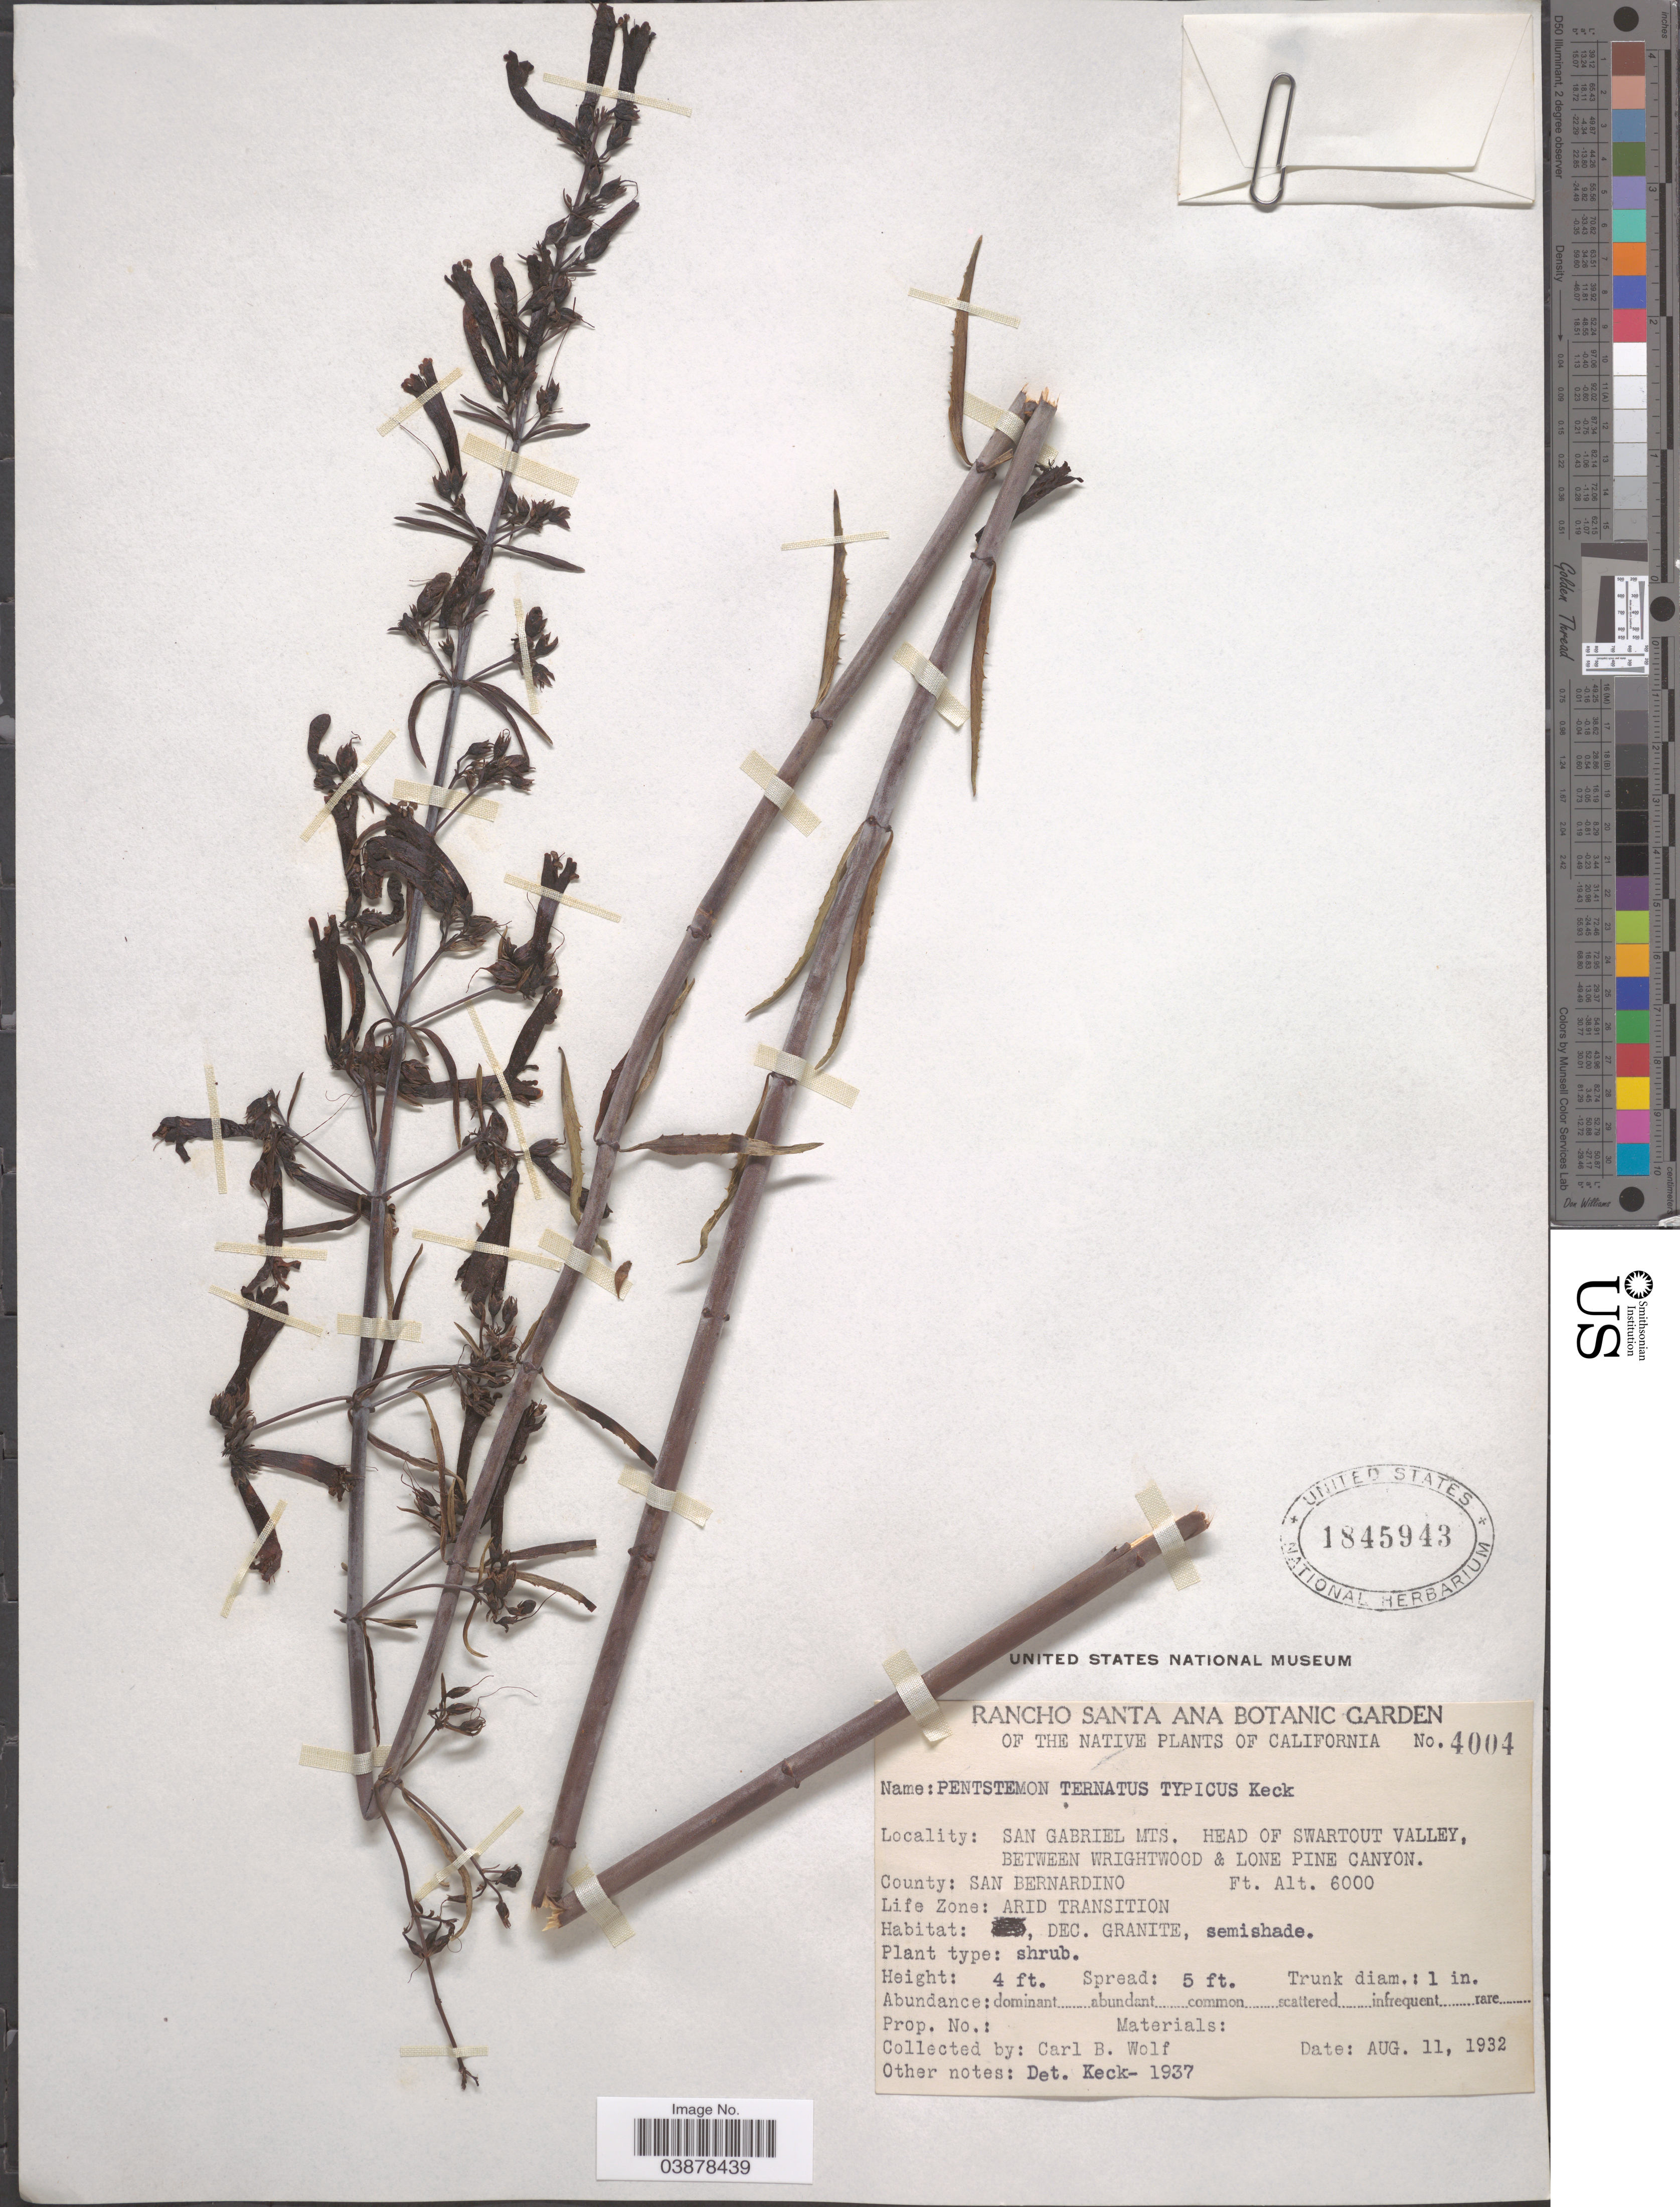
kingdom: Plantae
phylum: Tracheophyta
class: Magnoliopsida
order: Lamiales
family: Plantaginaceae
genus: Penstemon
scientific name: Penstemon ternatus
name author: Torr. ex A. Gray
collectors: C. B. Wolf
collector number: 4004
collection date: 1932-08-11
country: United States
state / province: California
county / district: San Bernardino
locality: San Gabriel Mts. Head of Swartout Valley, between Wrightwood & Lone Pine Canyon. County: San Bernardino.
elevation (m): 1829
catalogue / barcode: US 1845943